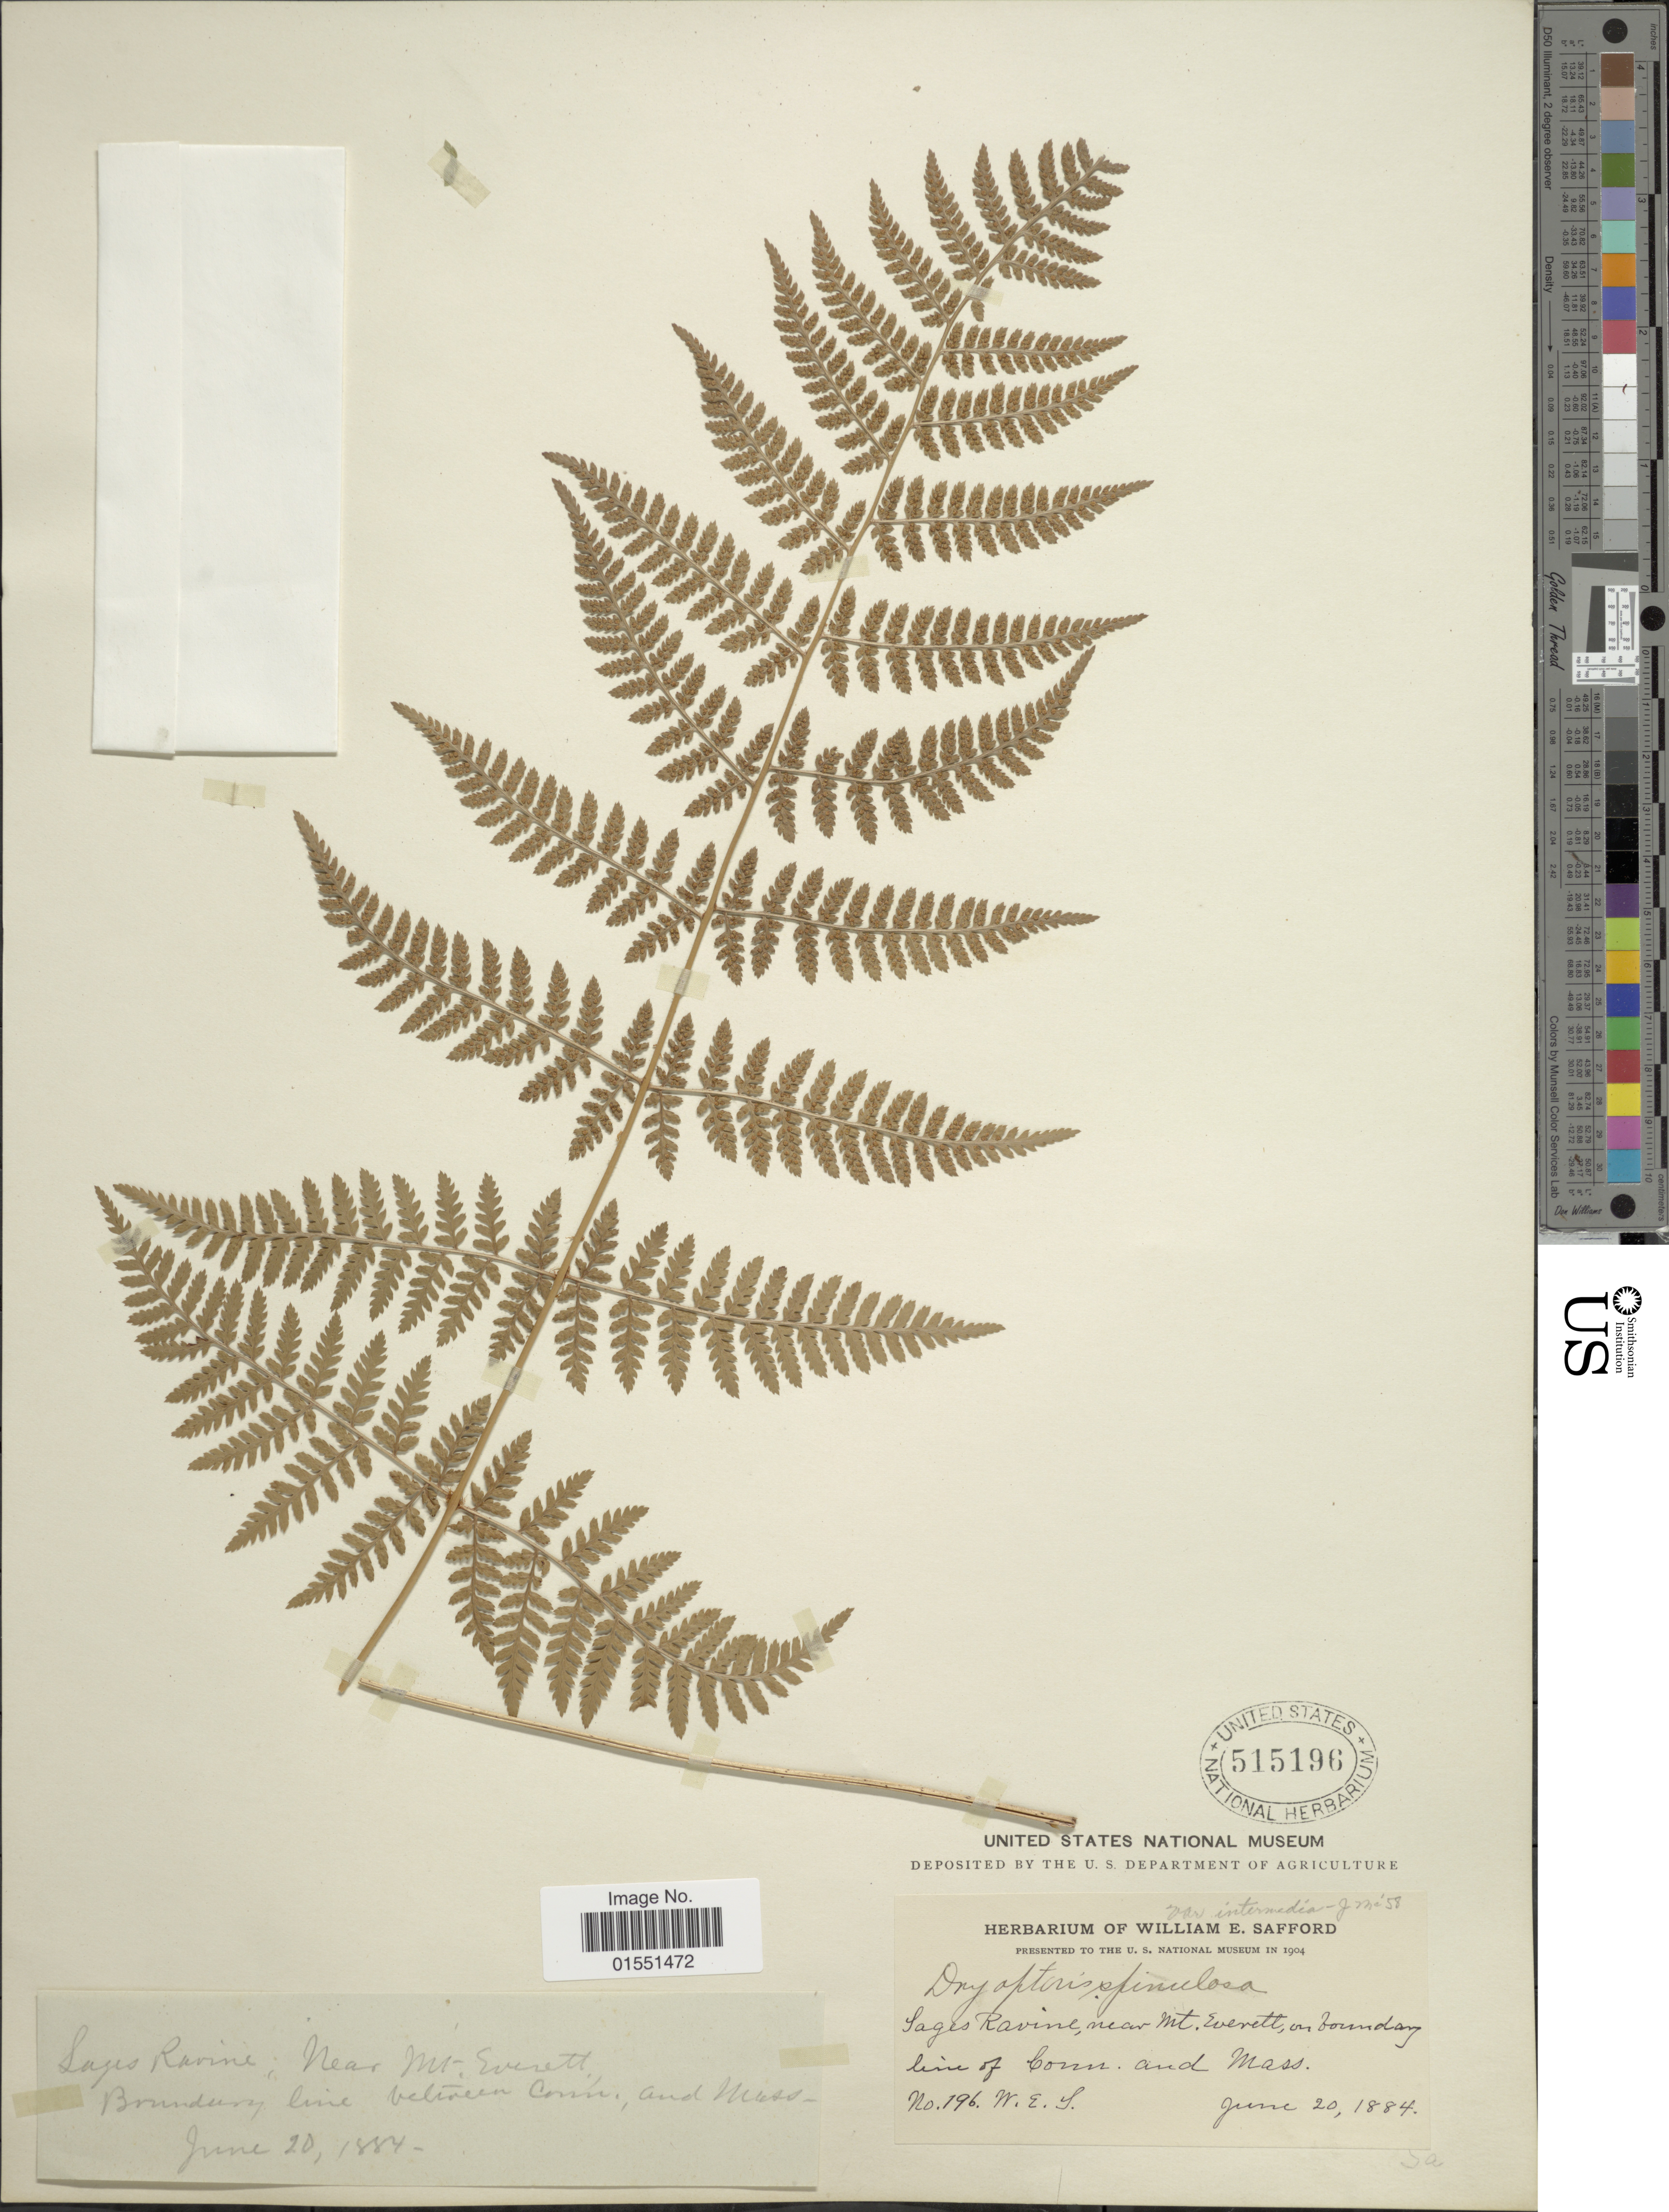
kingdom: Plantae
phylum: Tracheophyta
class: Polypodiopsida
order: Polypodiales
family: Dryopteridaceae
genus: Dryopteris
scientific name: Dryopteris intermedia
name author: (Muhl.) A. Gray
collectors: W. E. Safford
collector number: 196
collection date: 1884-06-20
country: United States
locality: Sages Ravine, near Mt. Everett, on boundary line of Conn. and Mass.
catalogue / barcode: US 515196